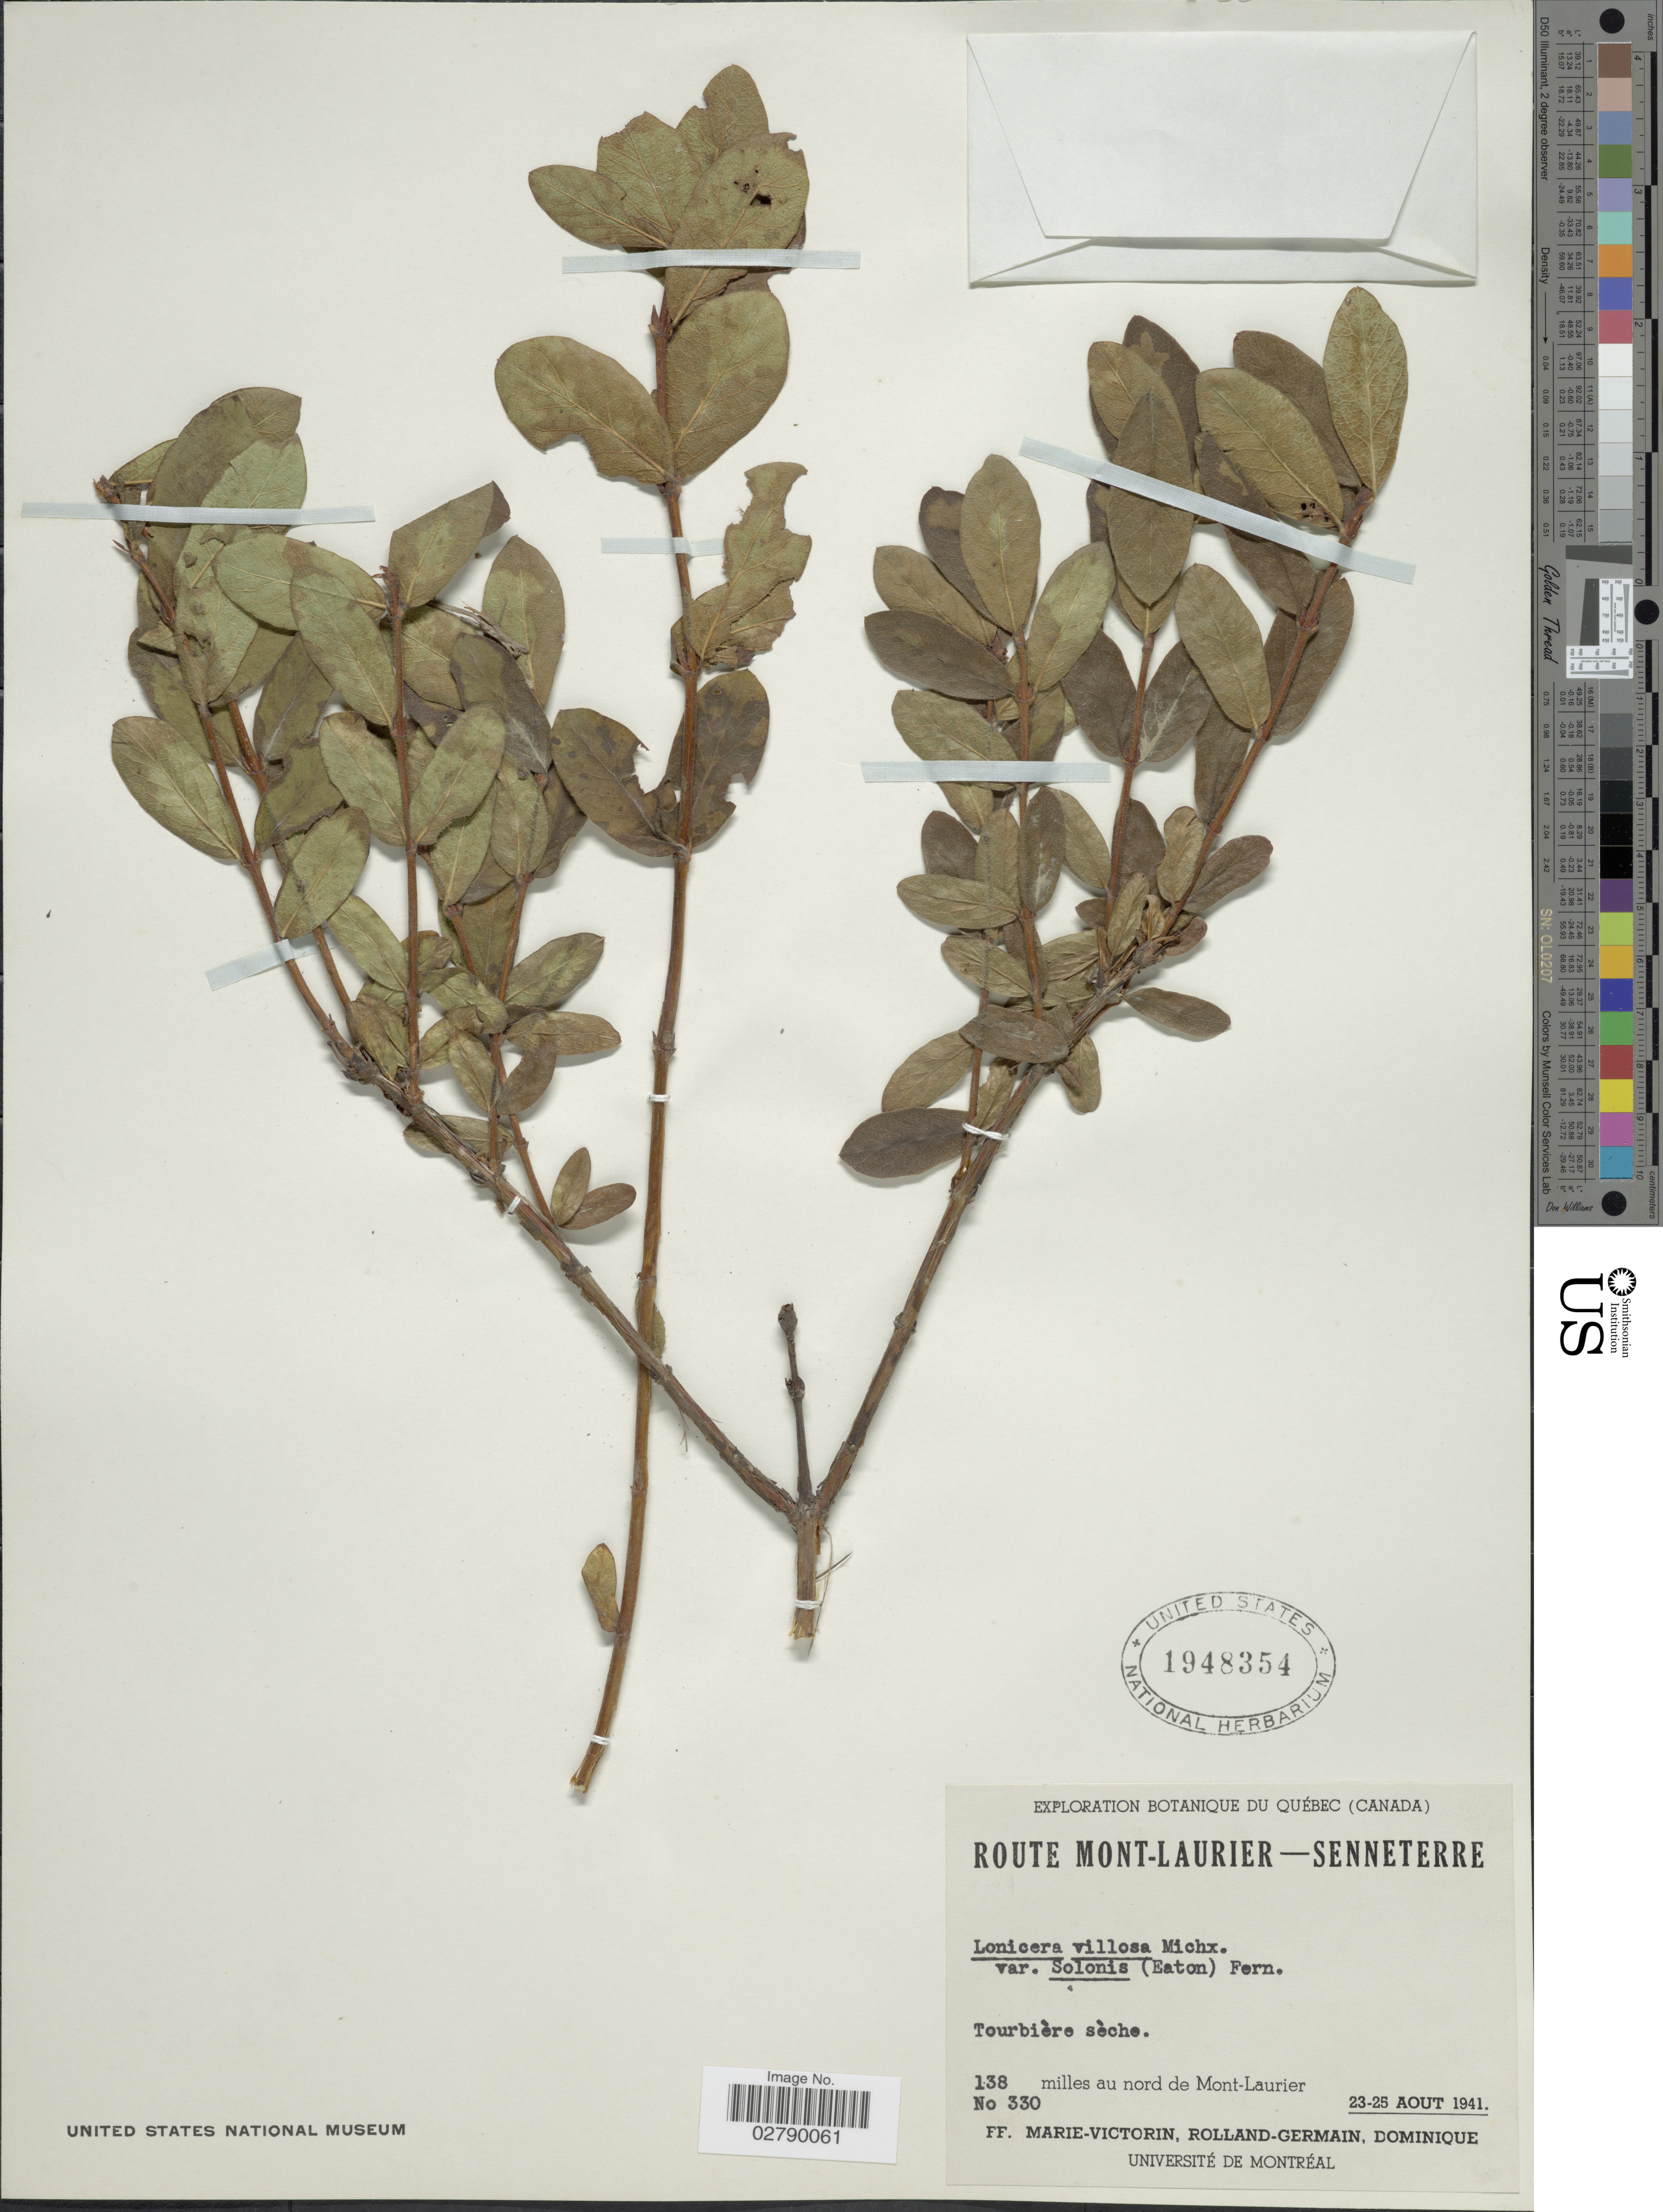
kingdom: Plantae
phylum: Tracheophyta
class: Magnoliopsida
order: Dipsacales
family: Caprifoliaceae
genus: Lonicera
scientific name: Lonicera villosa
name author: (Michx.) Roem. & Schult.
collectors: F. Marie-Victorin, Rolland-Germain & Dominique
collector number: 330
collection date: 1941-08-23/1941-08-25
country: Canada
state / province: Quebec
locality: Route Mont-Laurier - Senneterre. 138 miles au nord de Mont-Laurier.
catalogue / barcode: US 1948354